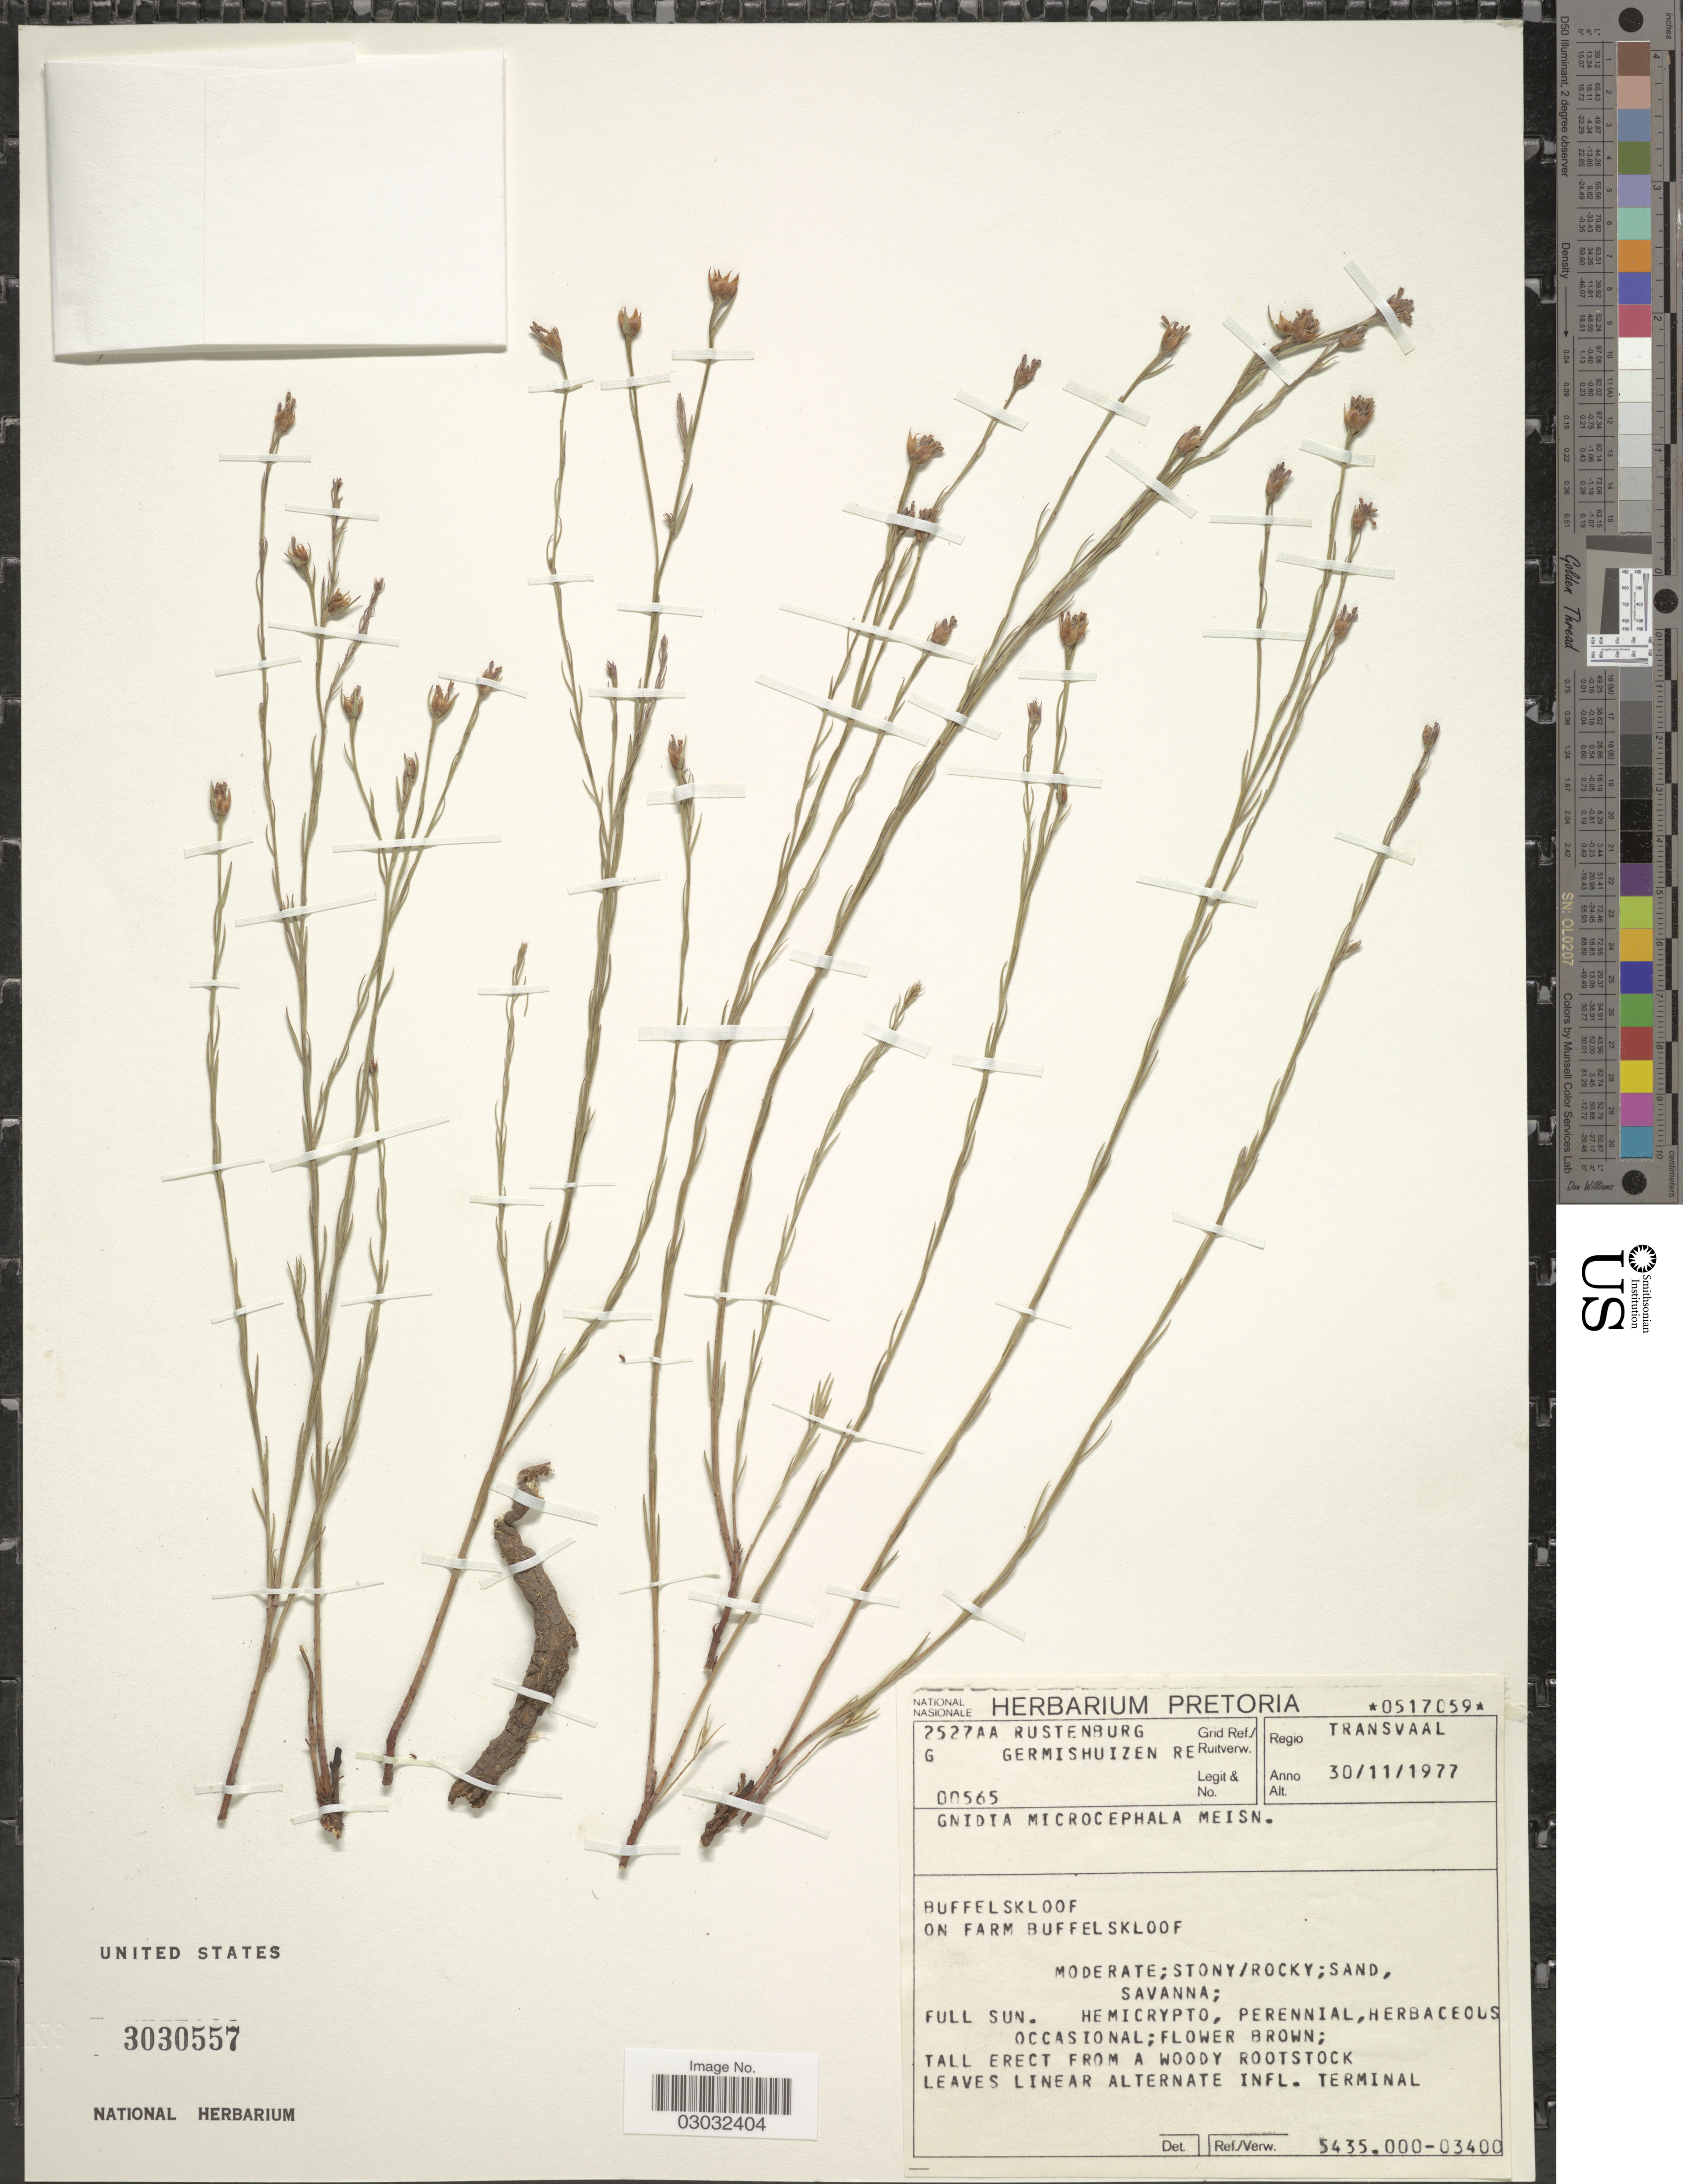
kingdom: Plantae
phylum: Tracheophyta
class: Magnoliopsida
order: Malvales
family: Thymelaeaceae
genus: Lasiosiphon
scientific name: Lasiosiphon microcephalus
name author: (Meisn.) J.C. Manning & Magee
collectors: G. Germishuizen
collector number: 00565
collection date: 1977-11-30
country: South Africa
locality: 2527AA Rustenburg RE Grid Ref./ Ruitverw. Regio Transvaal. Buffelskloof. On Farm Buffelskloof.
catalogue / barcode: US 3030557